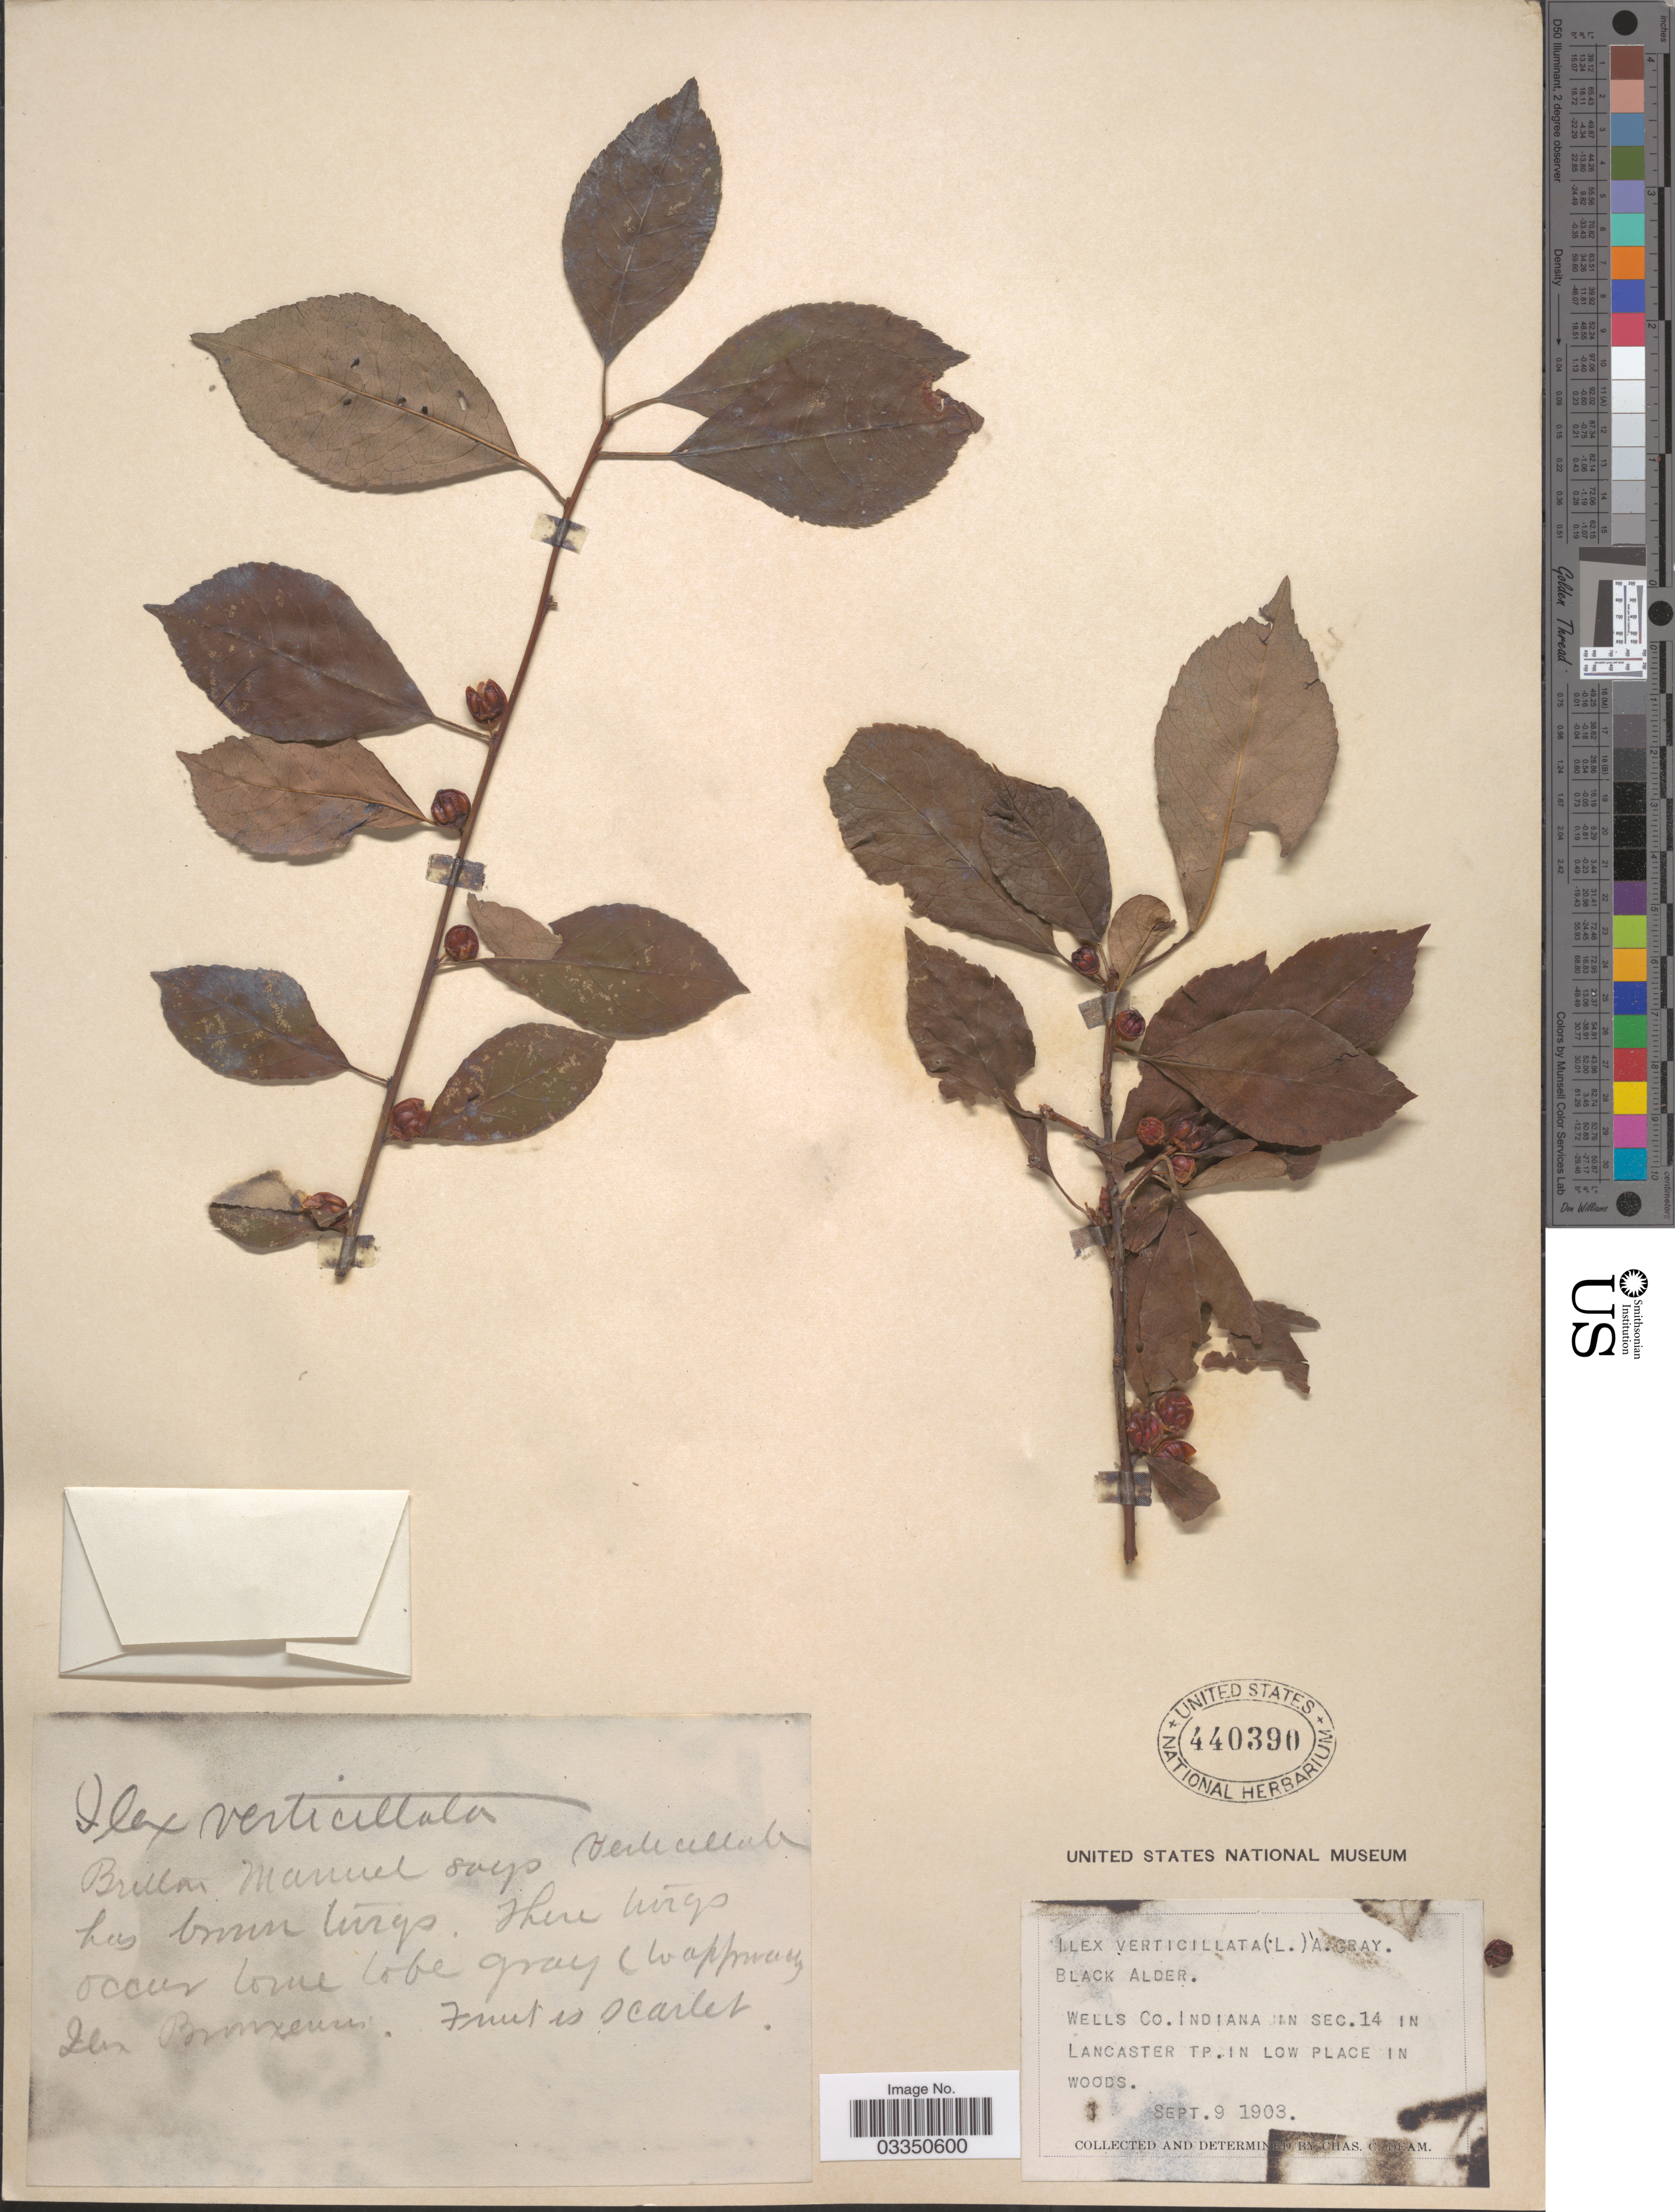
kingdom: Plantae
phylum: Tracheophyta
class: Magnoliopsida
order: Aquifoliales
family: Aquifoliaceae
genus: Ilex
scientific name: Ilex verticillata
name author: (L.) A. Gray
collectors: C. C. Deam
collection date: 1903-09-09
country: United States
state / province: Indiana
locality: Wells Co. Indiana in Sec. 14 in Lancaster Tp.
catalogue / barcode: US 440390